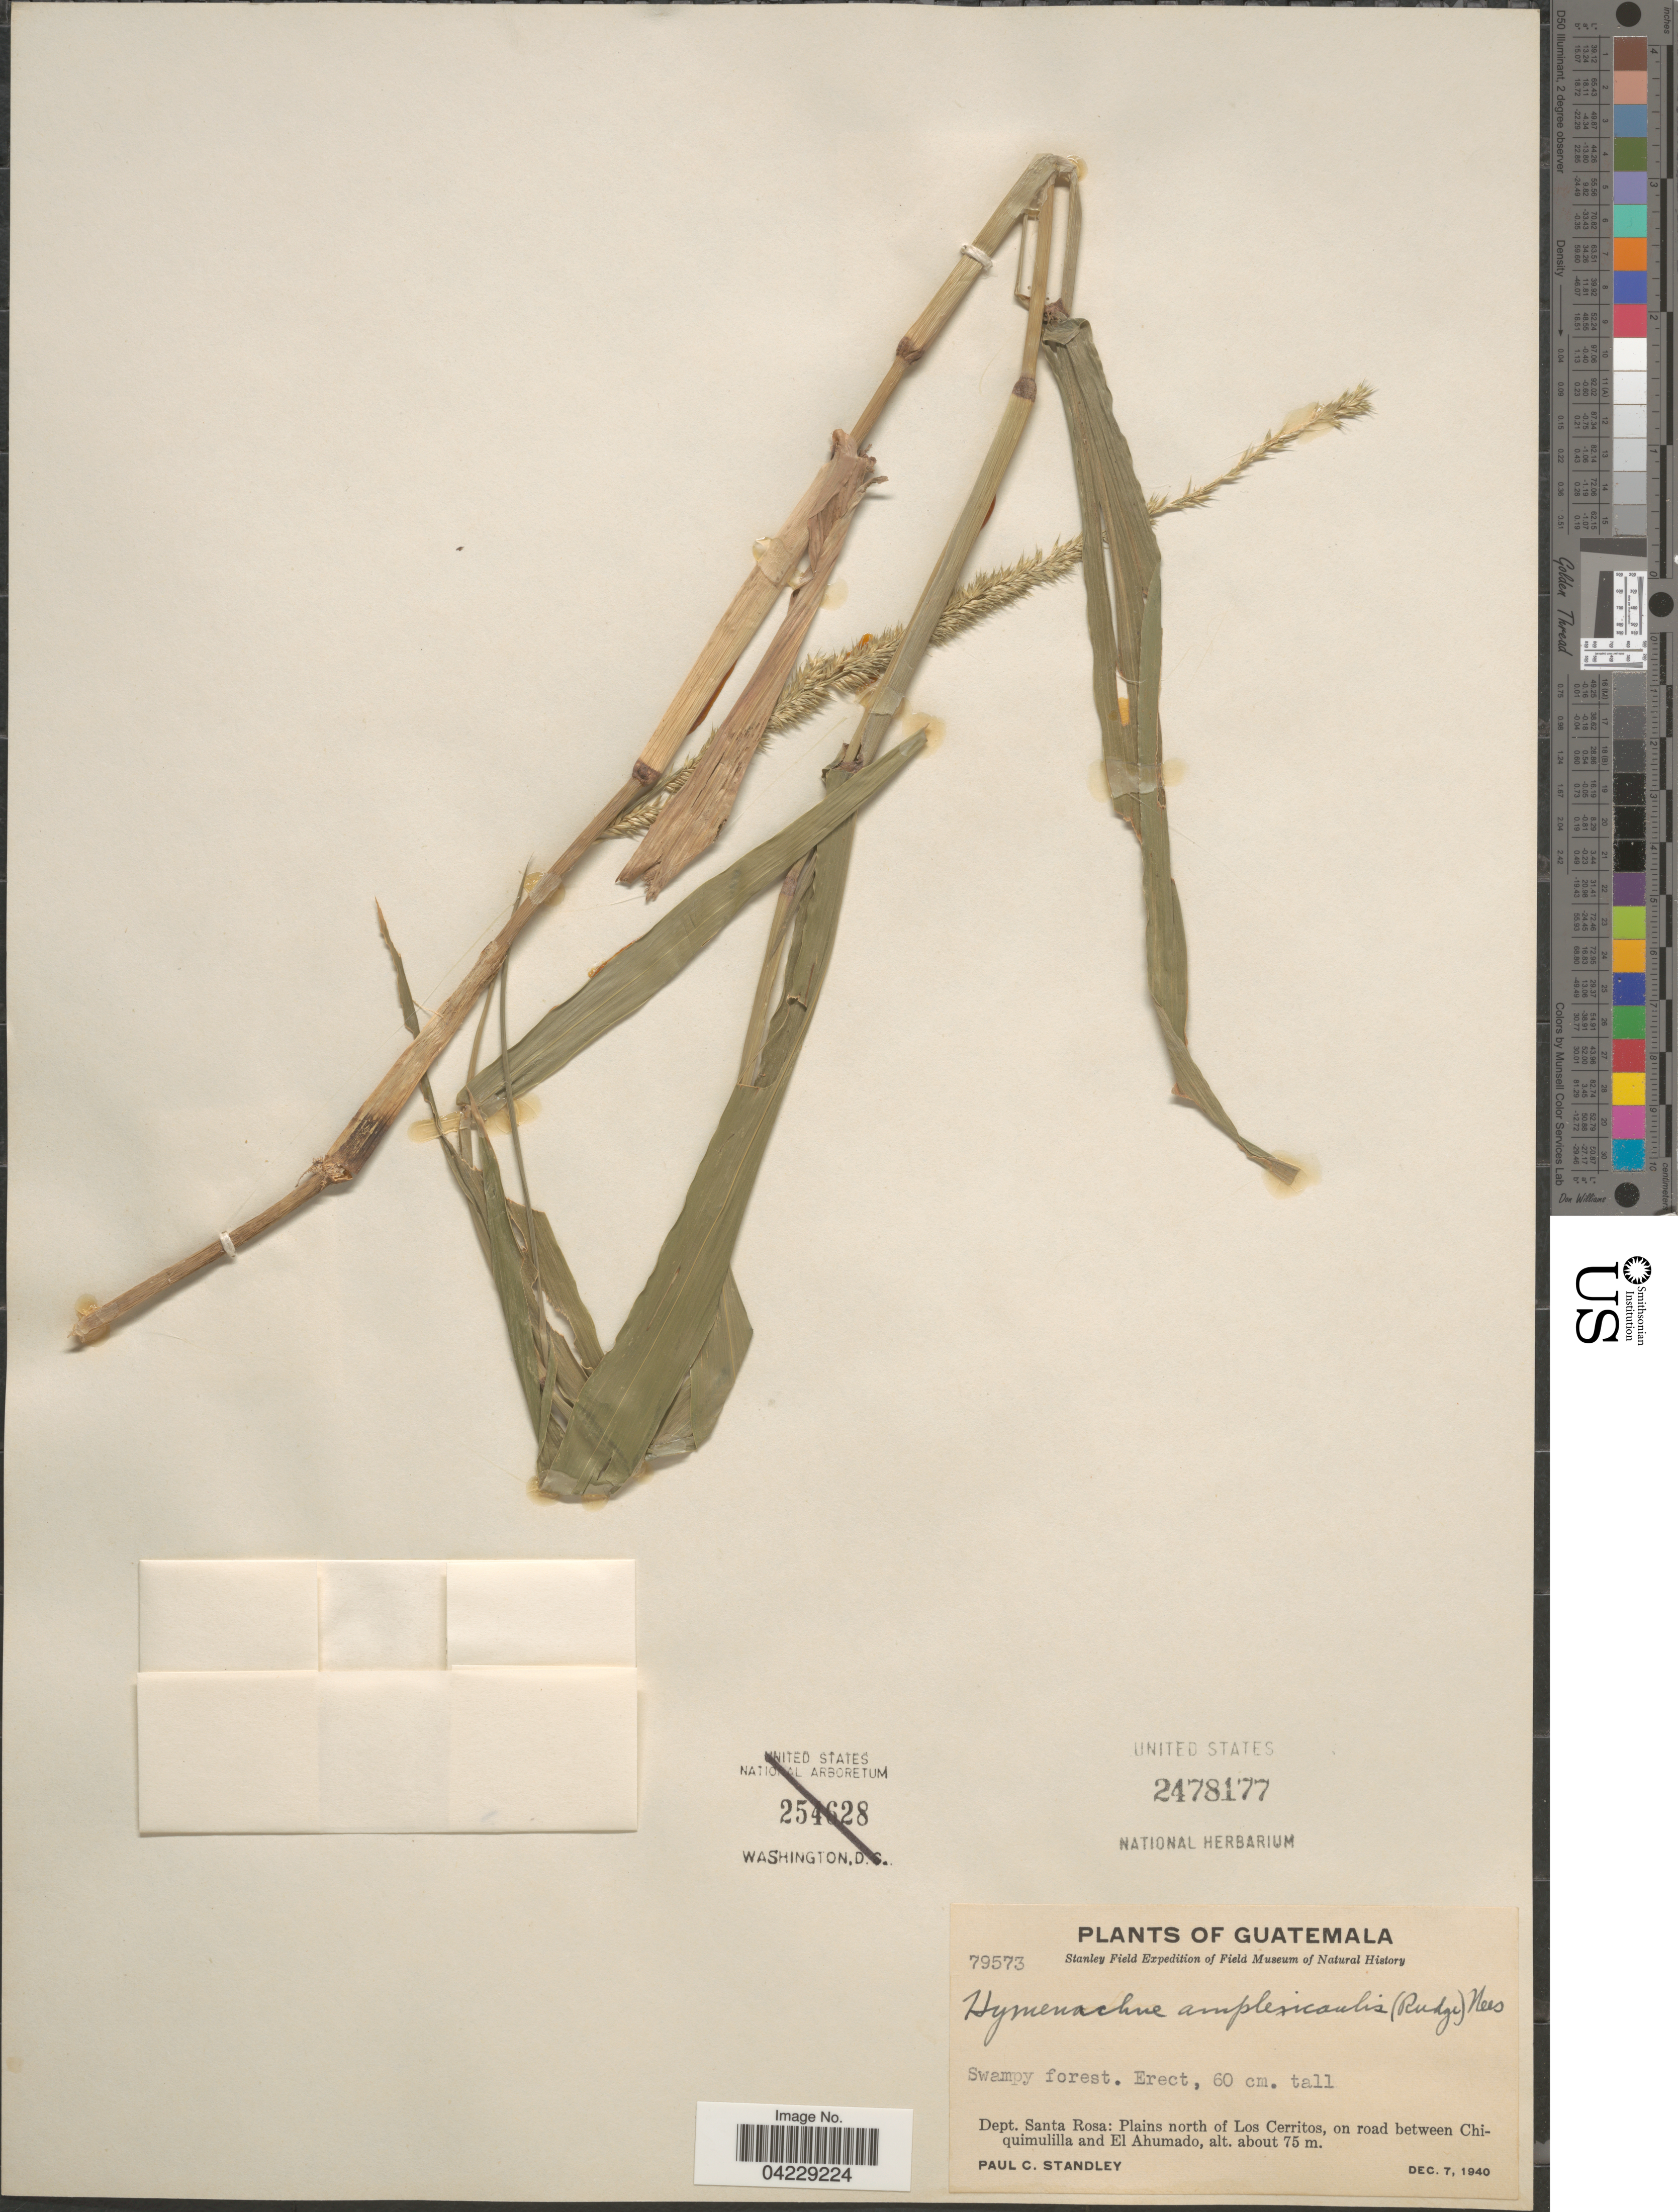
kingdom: Plantae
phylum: Tracheophyta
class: Liliopsida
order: Poales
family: Poaceae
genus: Hymenachne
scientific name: Hymenachne amplexicaulis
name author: (Rudge) Nees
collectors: P. C. Standley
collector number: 79573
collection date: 1940-12-07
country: Guatemala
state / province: Santa Rosa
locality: Stanley Field Expedition. Dept. Santa Rosa: Plains north of Los Cerritos, on road between Chiquimulilla and El Ahumado.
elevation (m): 75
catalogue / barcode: US 2478177